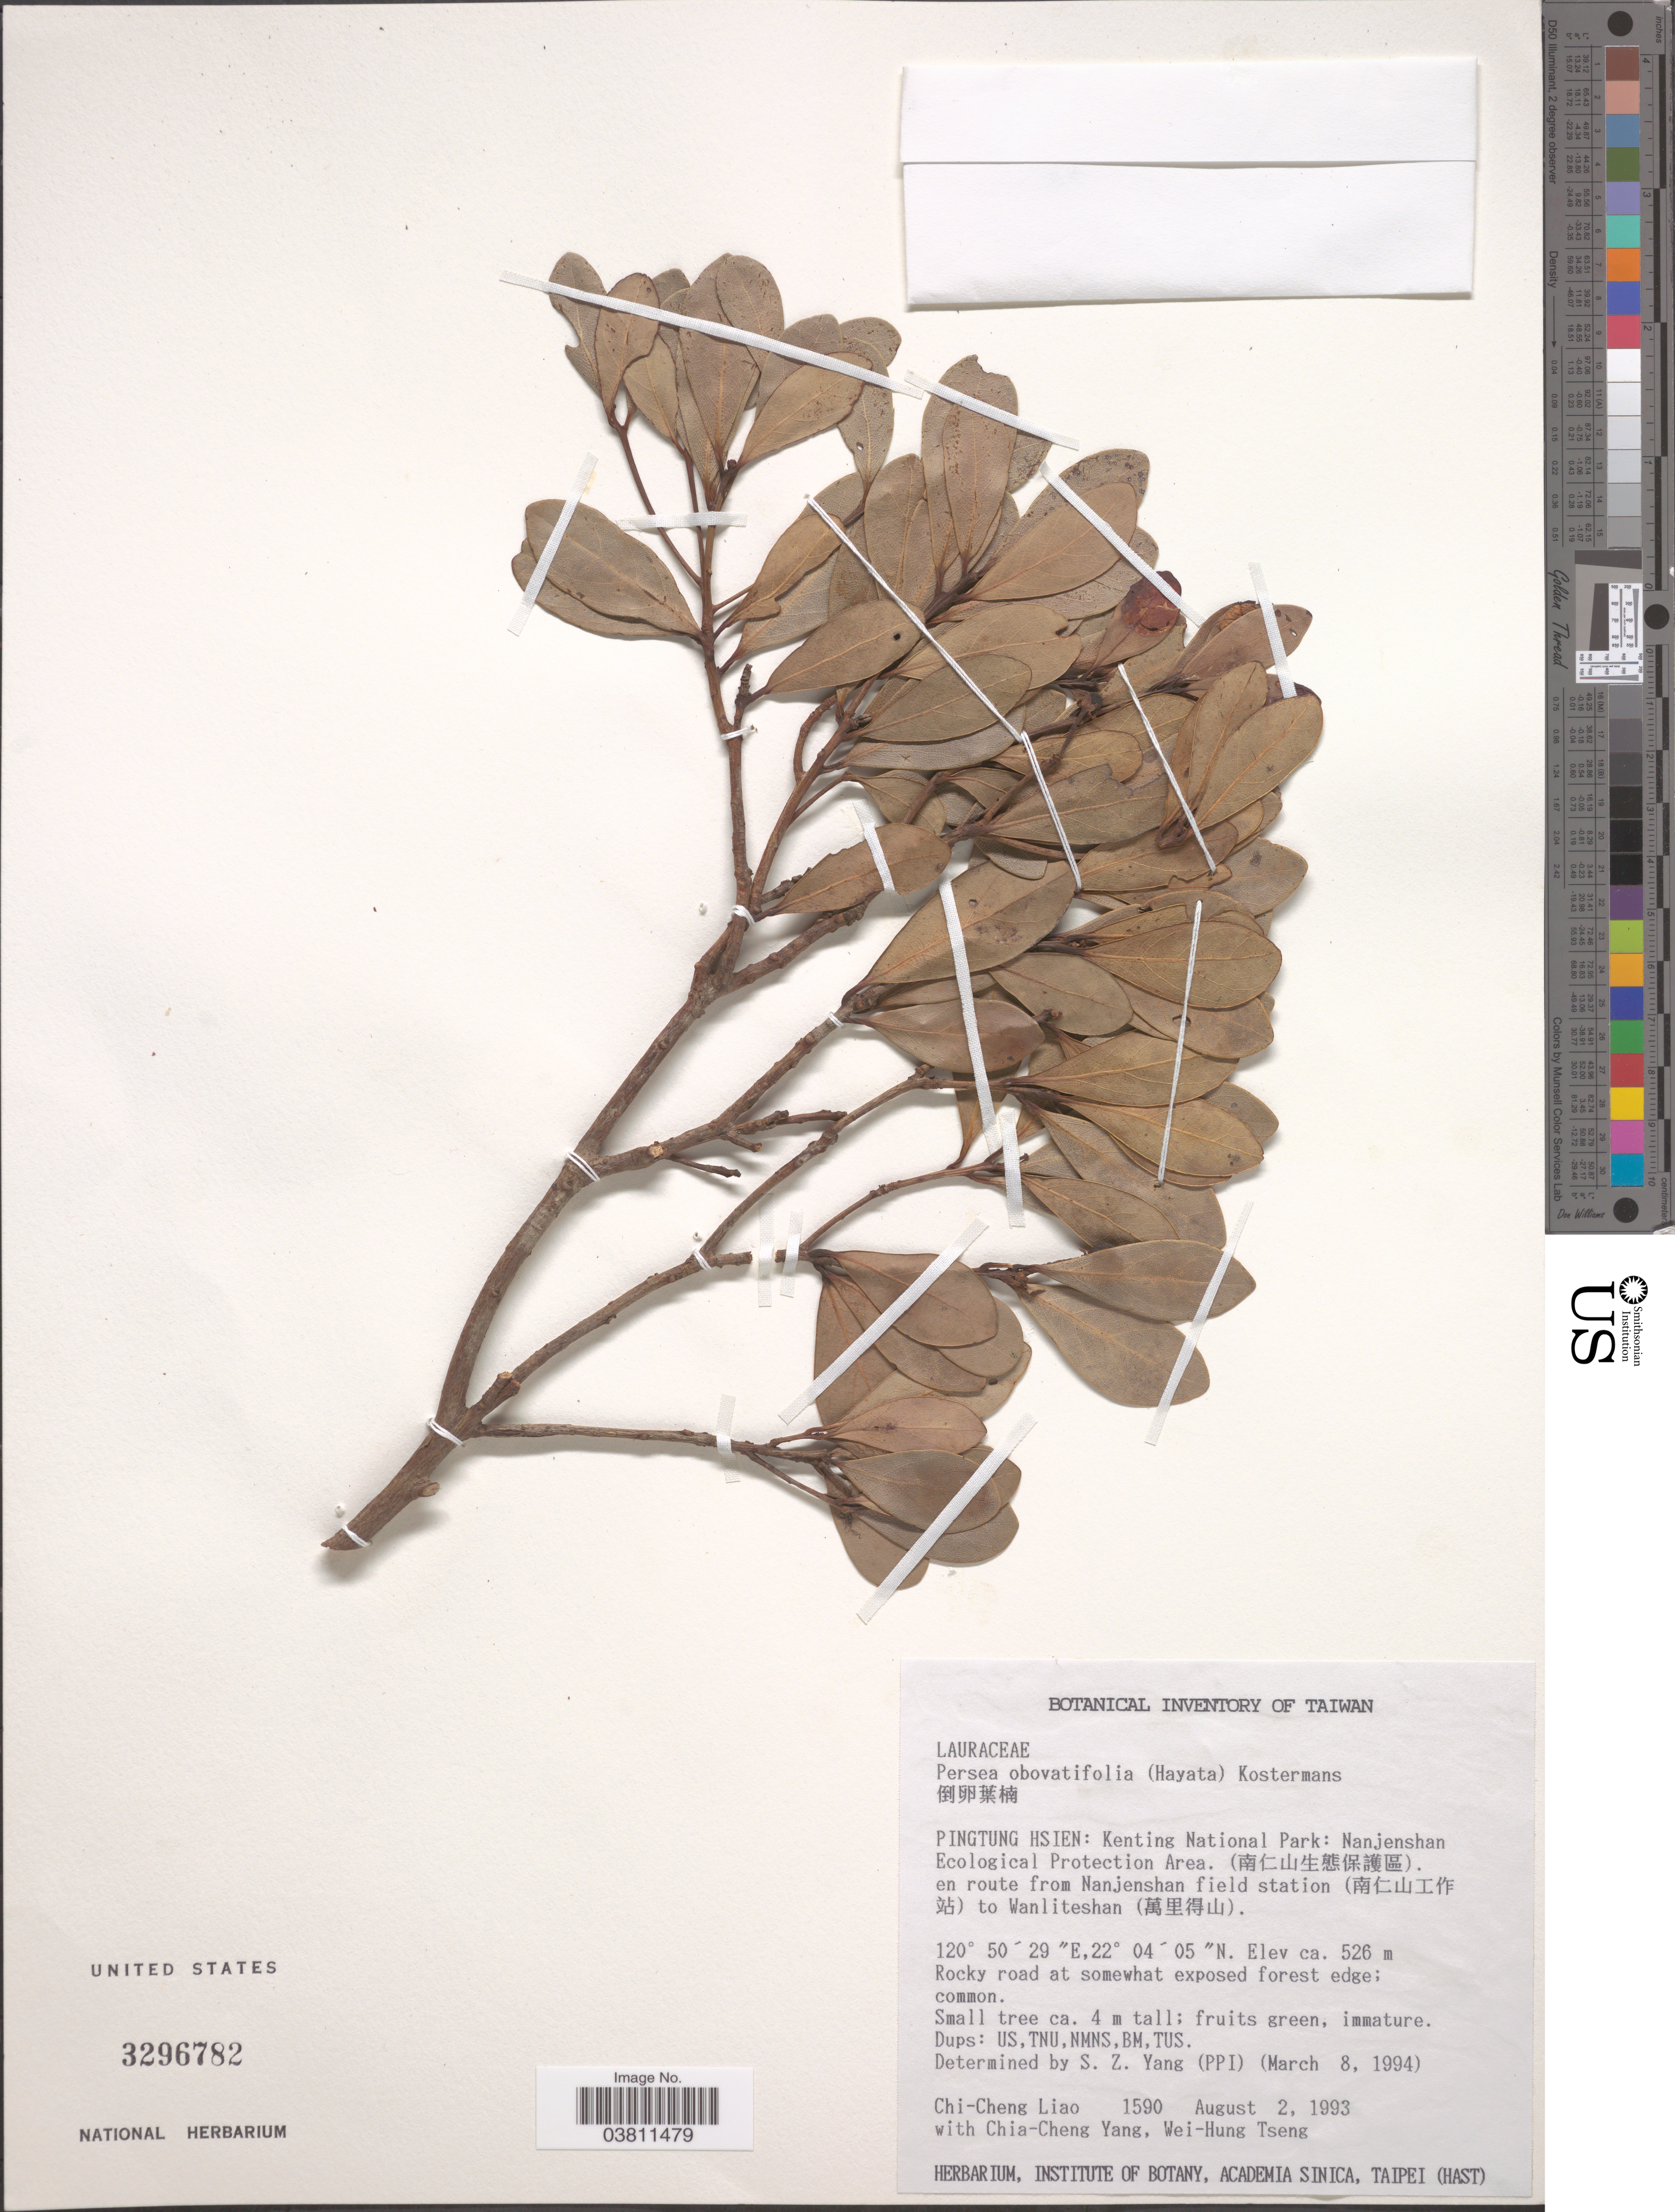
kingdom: Plantae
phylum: Tracheophyta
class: Magnoliopsida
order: Laurales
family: Lauraceae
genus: Persea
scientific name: Persea obovatifolia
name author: (Hayata) Kosterm.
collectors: C. Liao, C. Yang & W. Tseng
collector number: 1590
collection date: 1993-08-02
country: Taiwan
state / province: Pingtung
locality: Pingtung Hsien: Kenting National Park: Nanjenshan Ecological Protection Area. (X). en route from Nanjenshan field station. (X) to Wanliteshan (X).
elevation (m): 526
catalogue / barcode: US 3296782